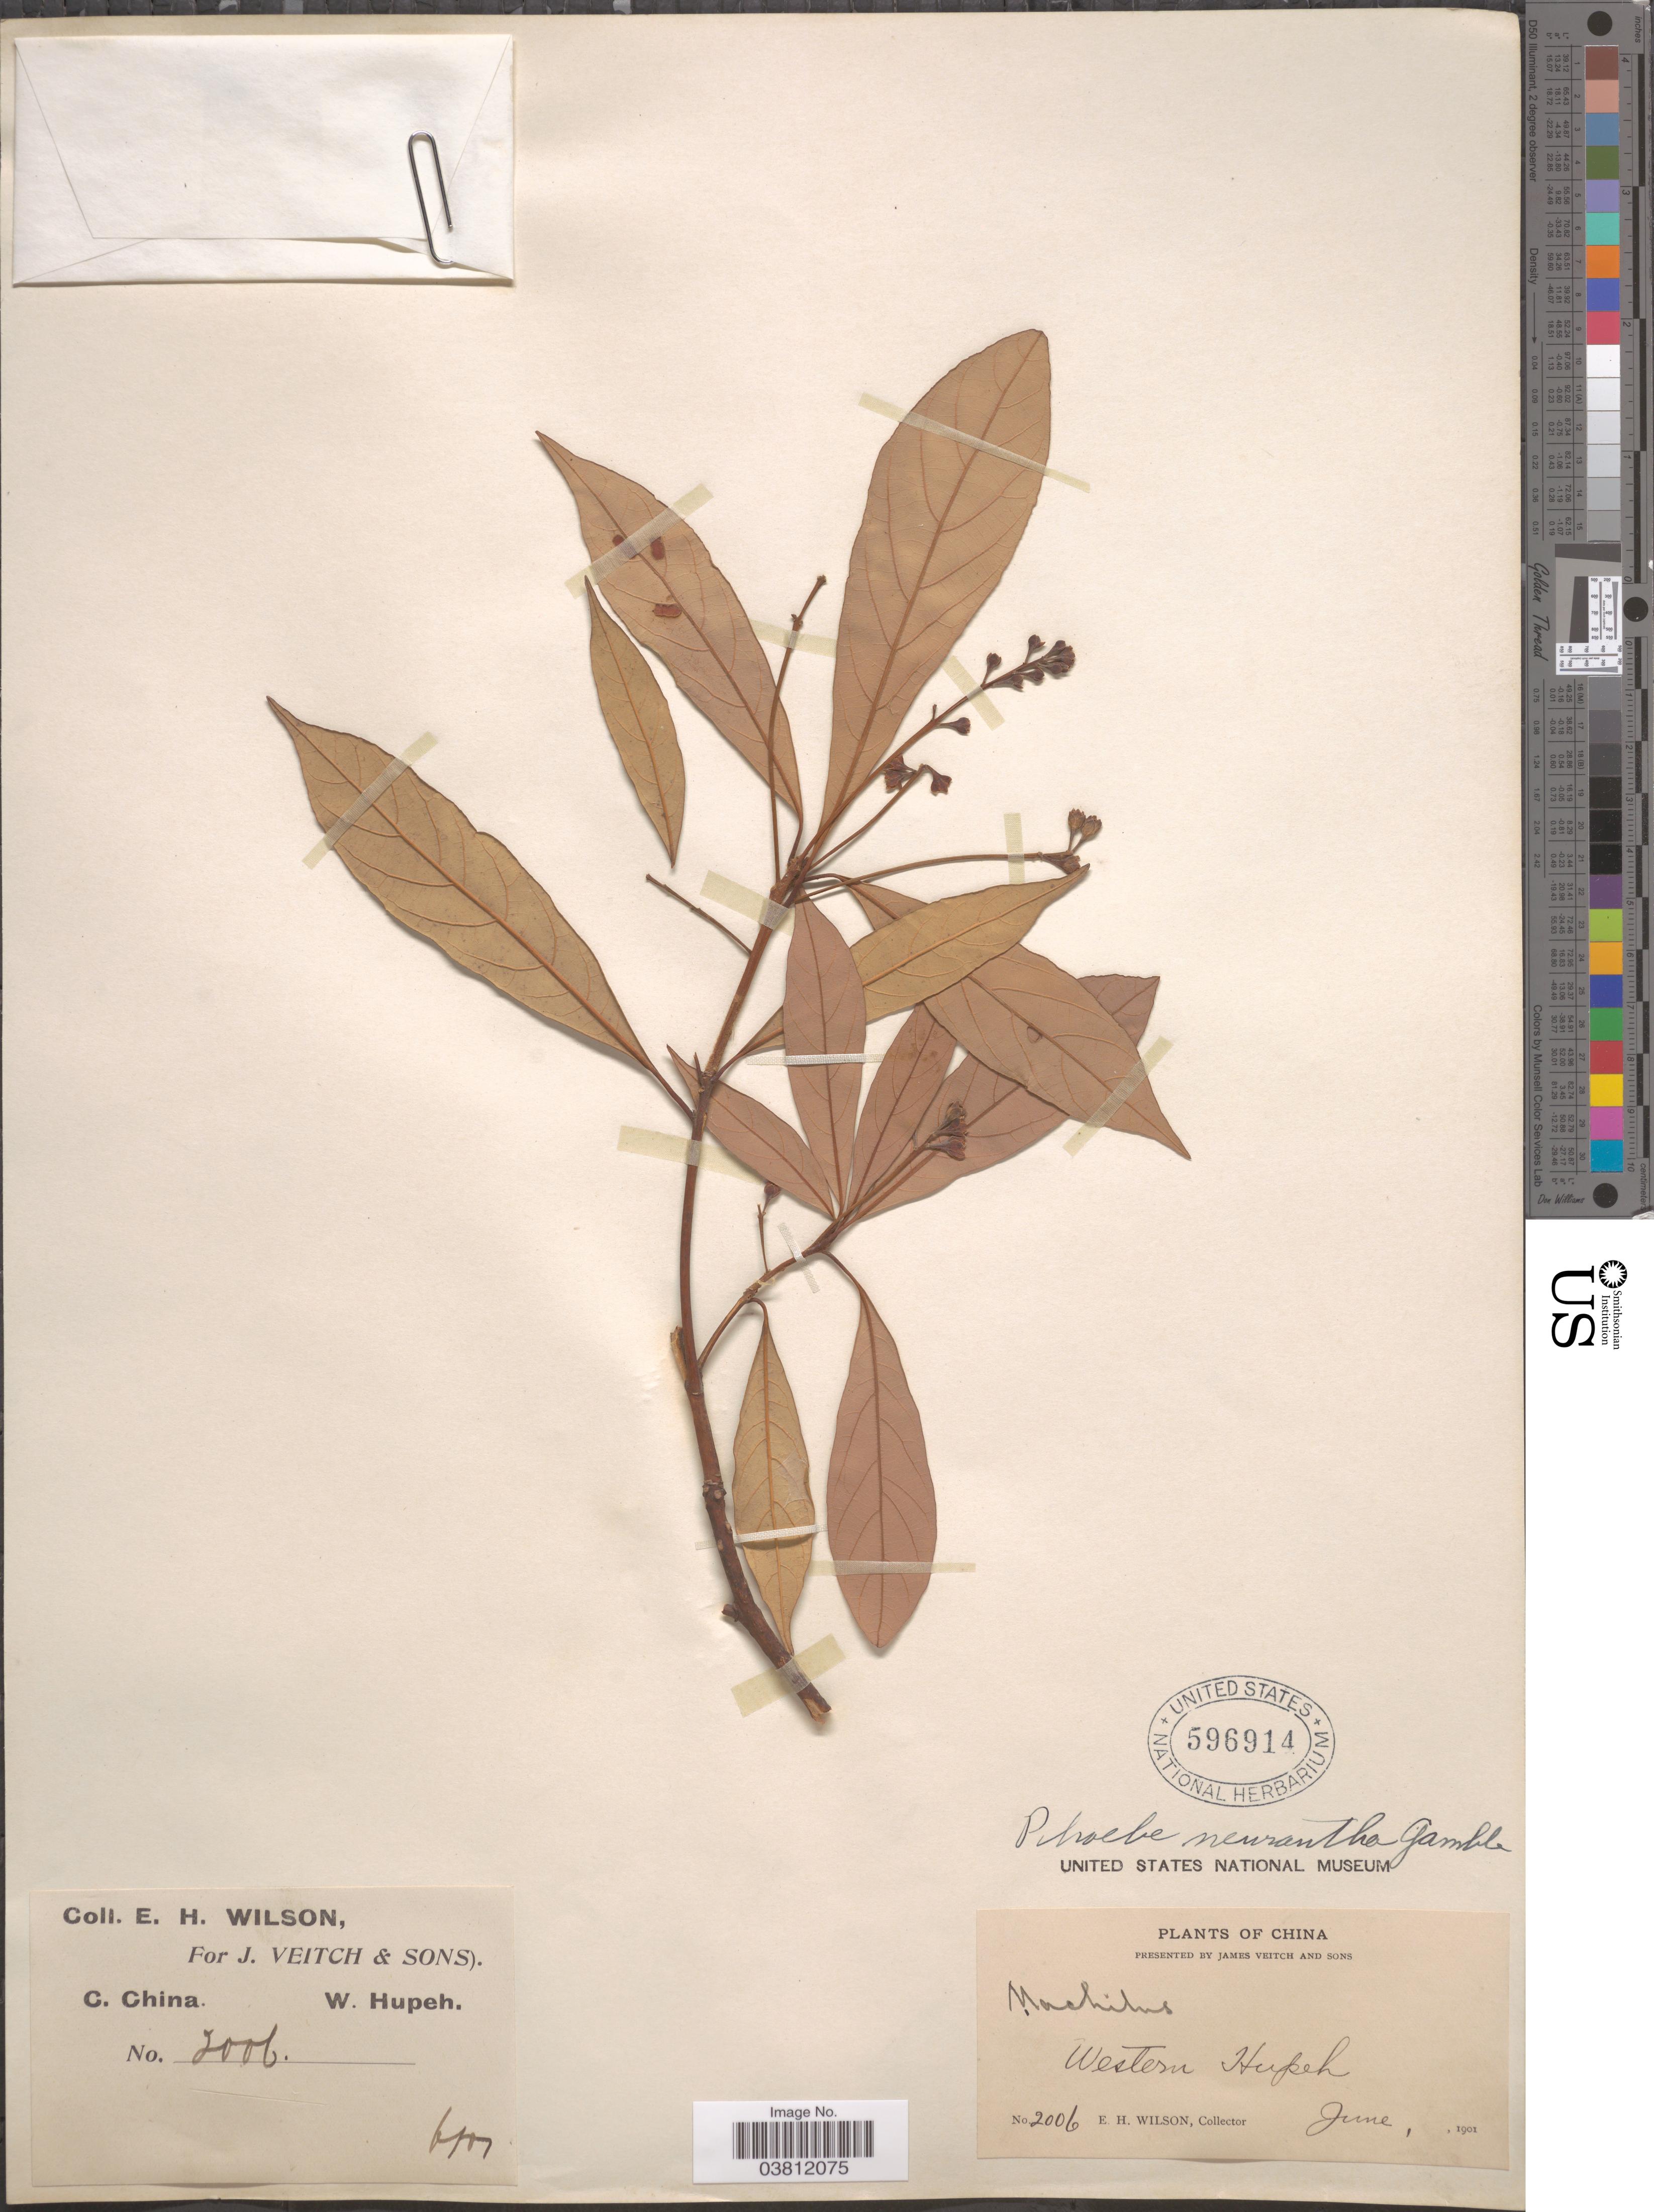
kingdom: Plantae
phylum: Tracheophyta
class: Magnoliopsida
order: Laurales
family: Lauraceae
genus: Phoebe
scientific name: Phoebe neurantha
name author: Gamble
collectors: E. Wilson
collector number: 2006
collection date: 1901-06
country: China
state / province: Hubei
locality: C. China. Western Hupeh.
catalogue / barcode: US 596914